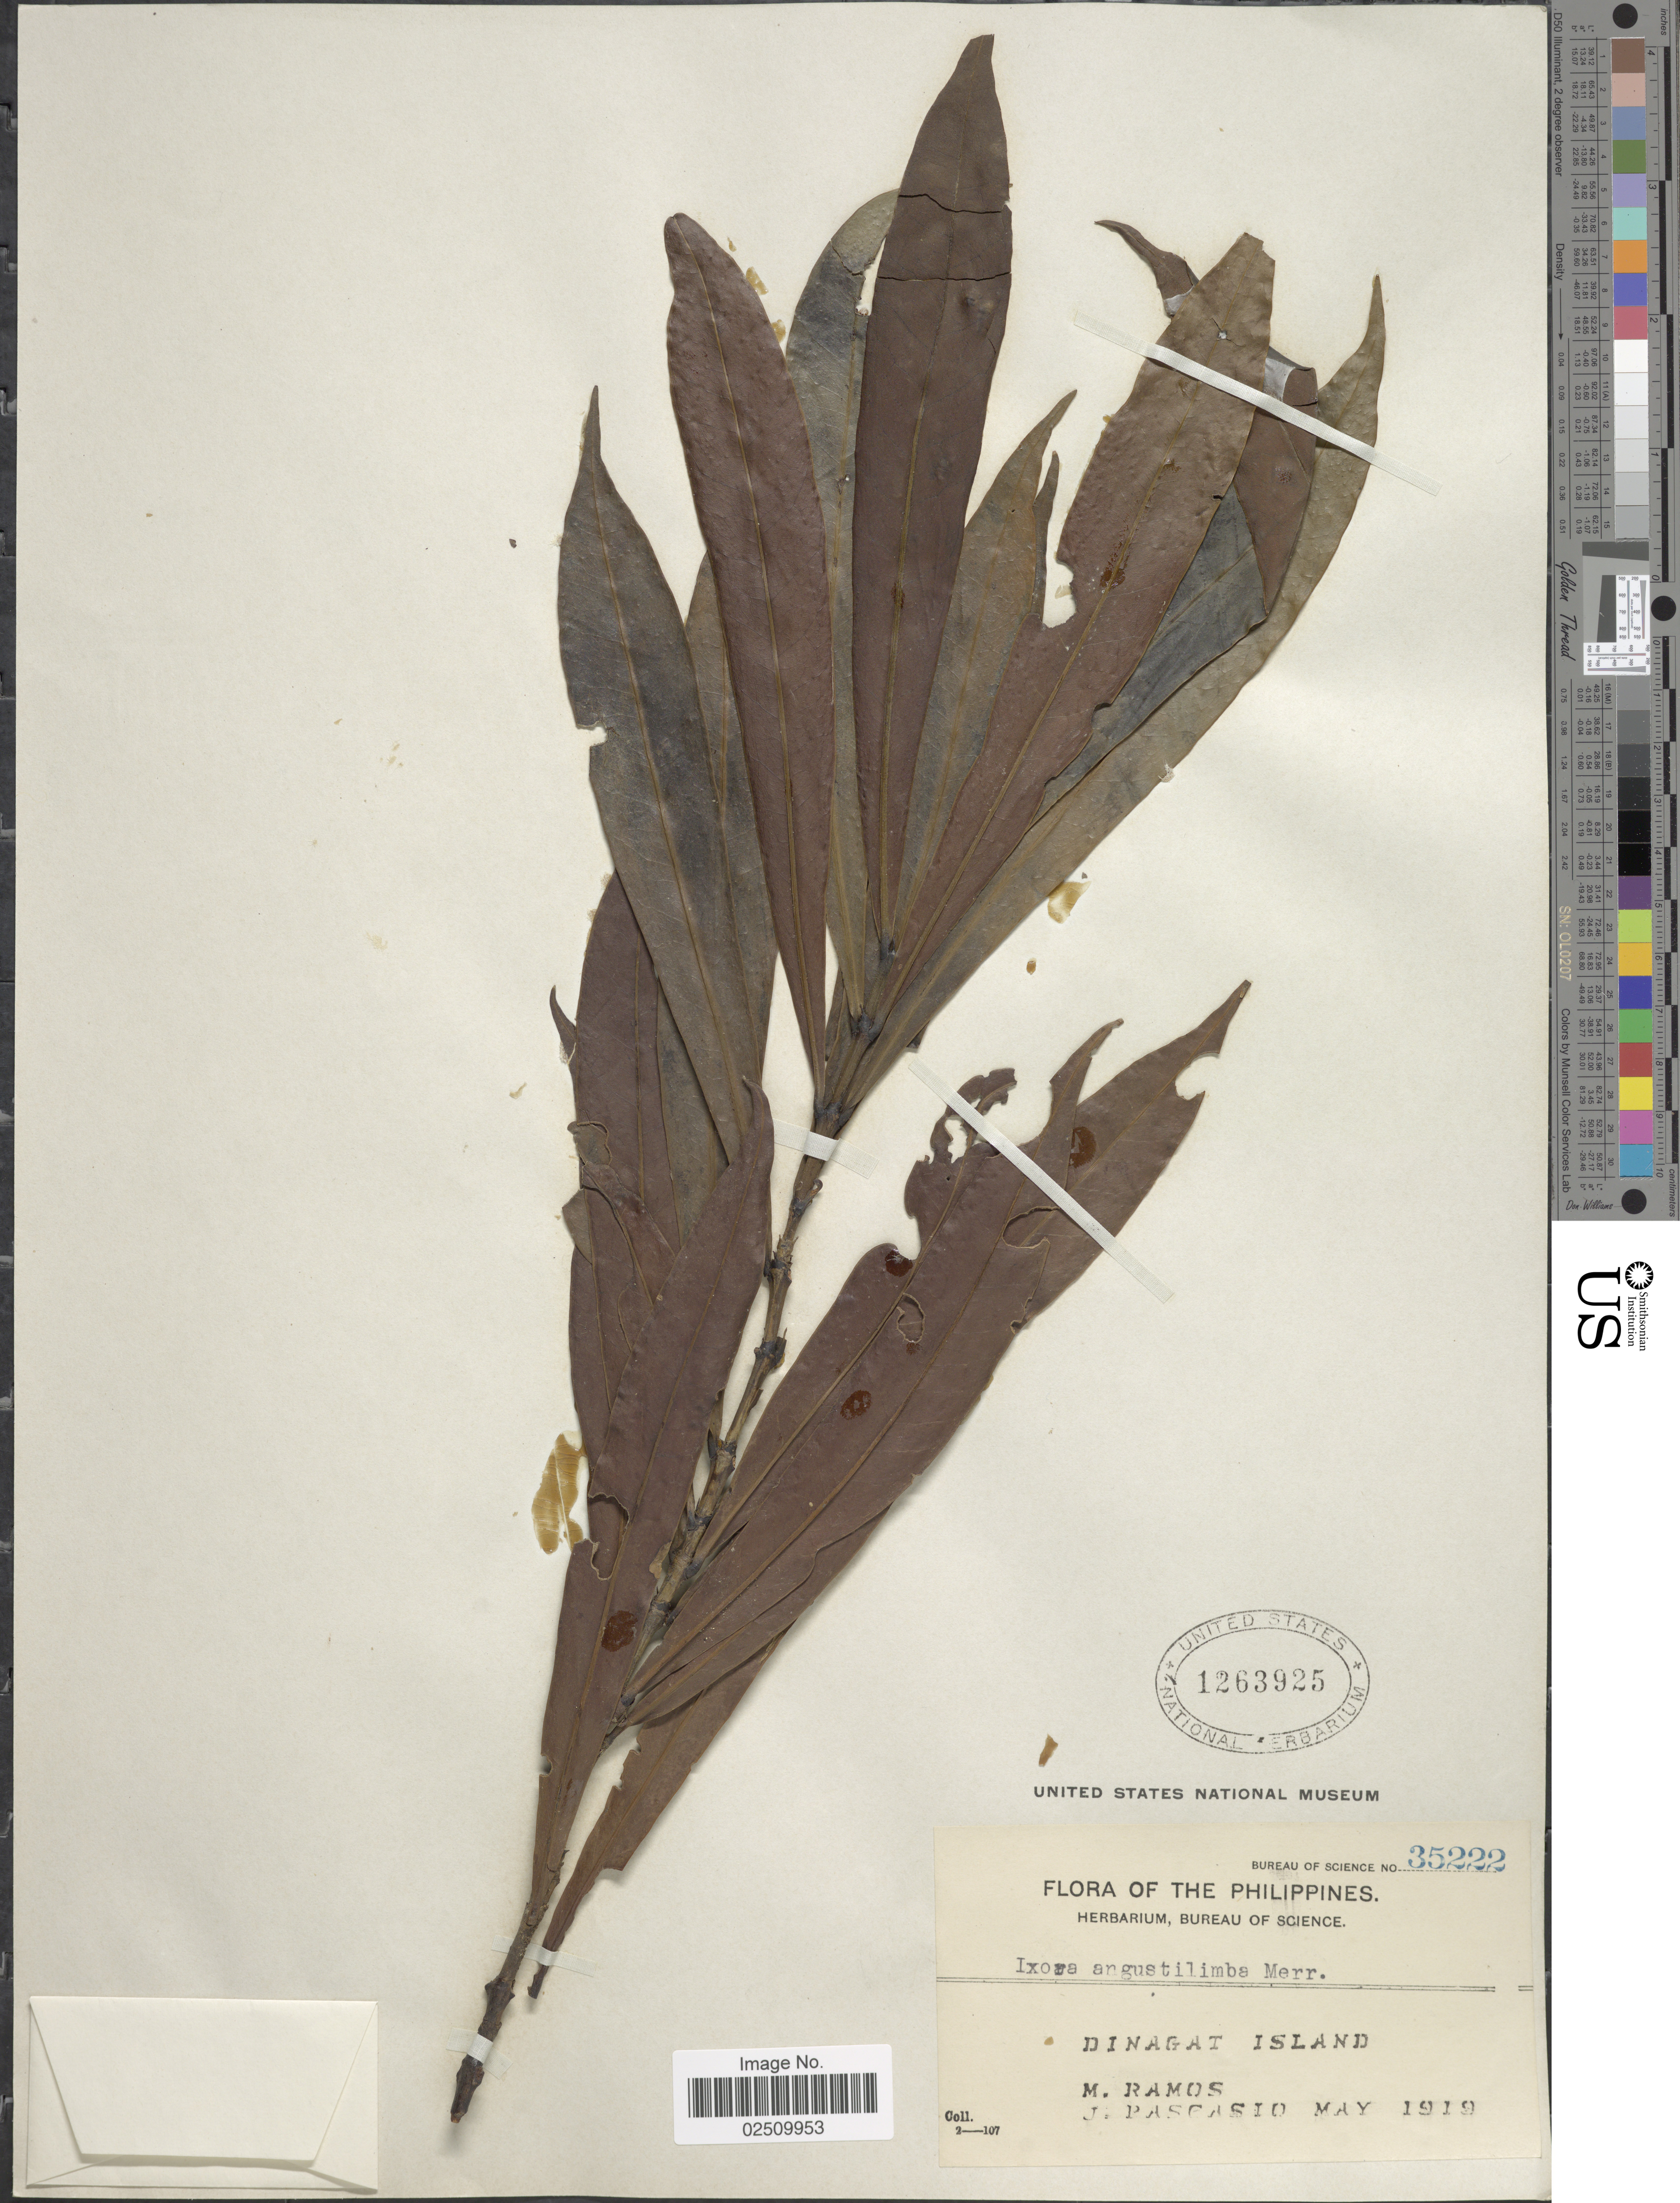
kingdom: Plantae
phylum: Tracheophyta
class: Magnoliopsida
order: Gentianales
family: Rubiaceae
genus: Ixora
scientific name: Ixora angustilimba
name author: Merr.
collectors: M. Ramos & J. Pascasio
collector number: Bureau of Science 35222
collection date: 1919-05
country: Philippines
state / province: Caraga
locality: Dinagat Island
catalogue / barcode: US 1263925